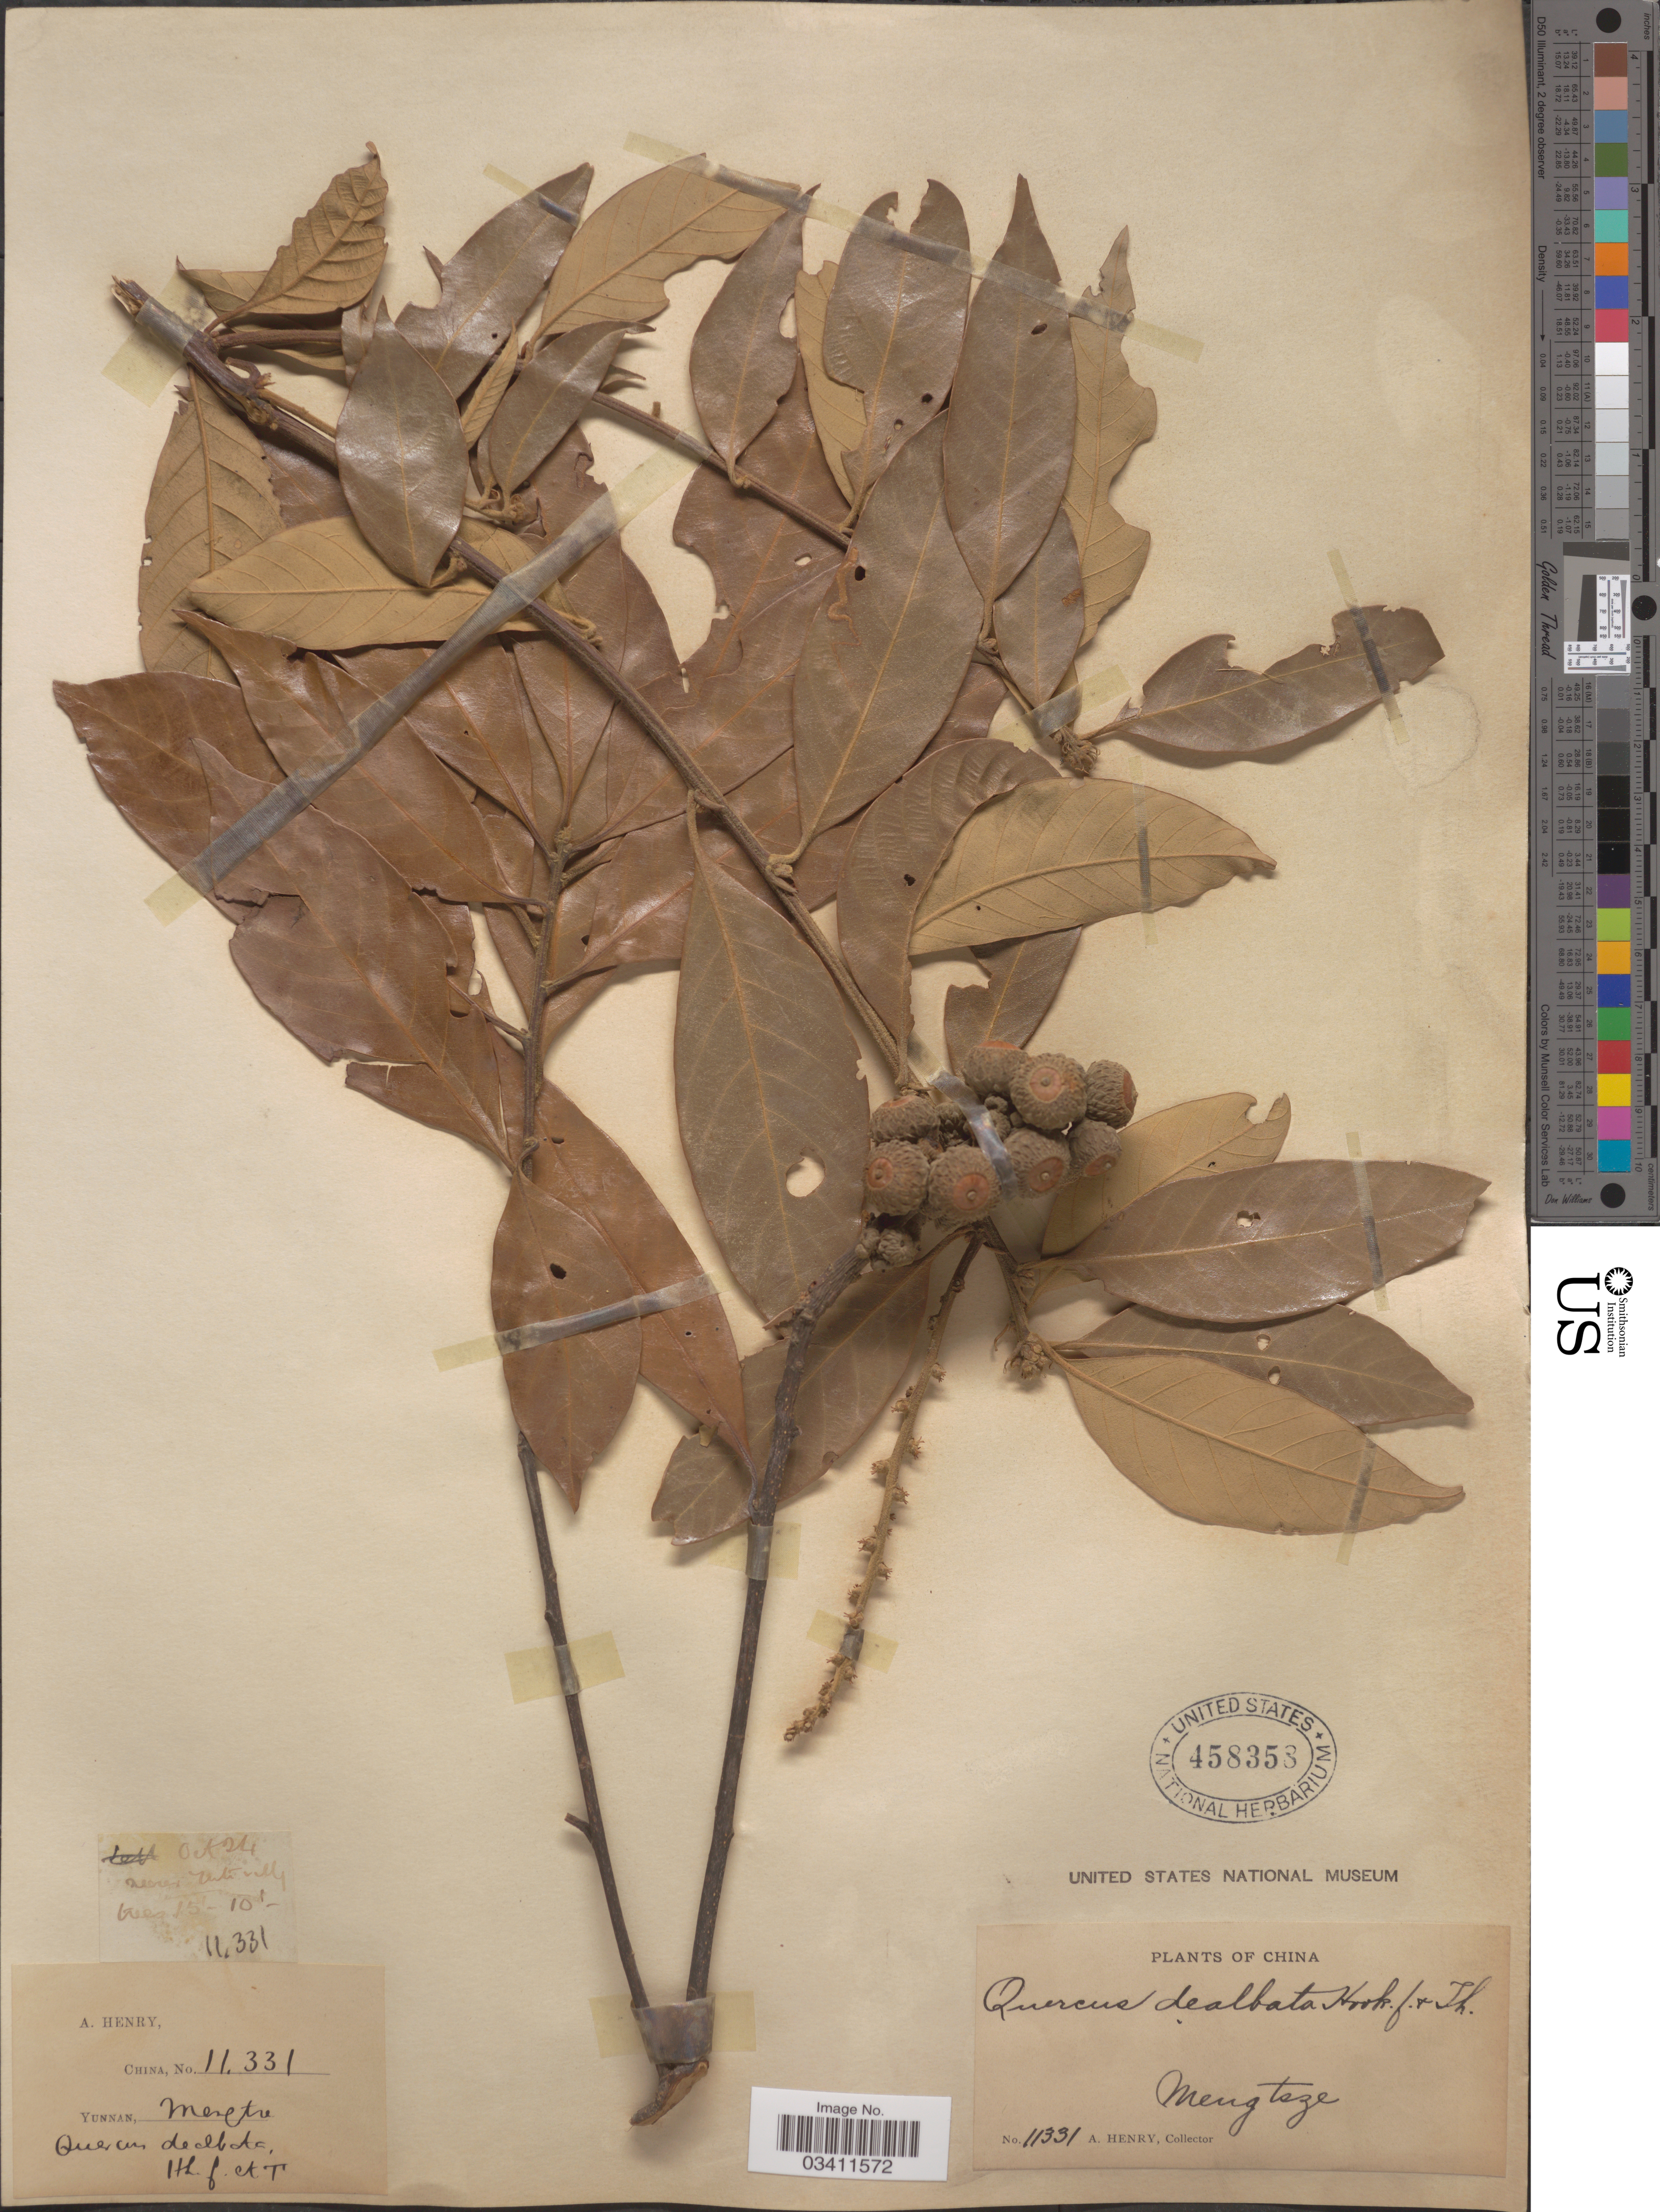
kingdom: Plantae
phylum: Tracheophyta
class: Magnoliopsida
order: Fagales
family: Fagaceae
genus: Quercus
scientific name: Quercus dealbata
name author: Hook. f. & Thomson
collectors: A. Henry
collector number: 11331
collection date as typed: Transcribed d/m/y: /10/24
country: China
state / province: Yunnan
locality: Meng tsze. nearer Tuti valley.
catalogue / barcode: US 458358